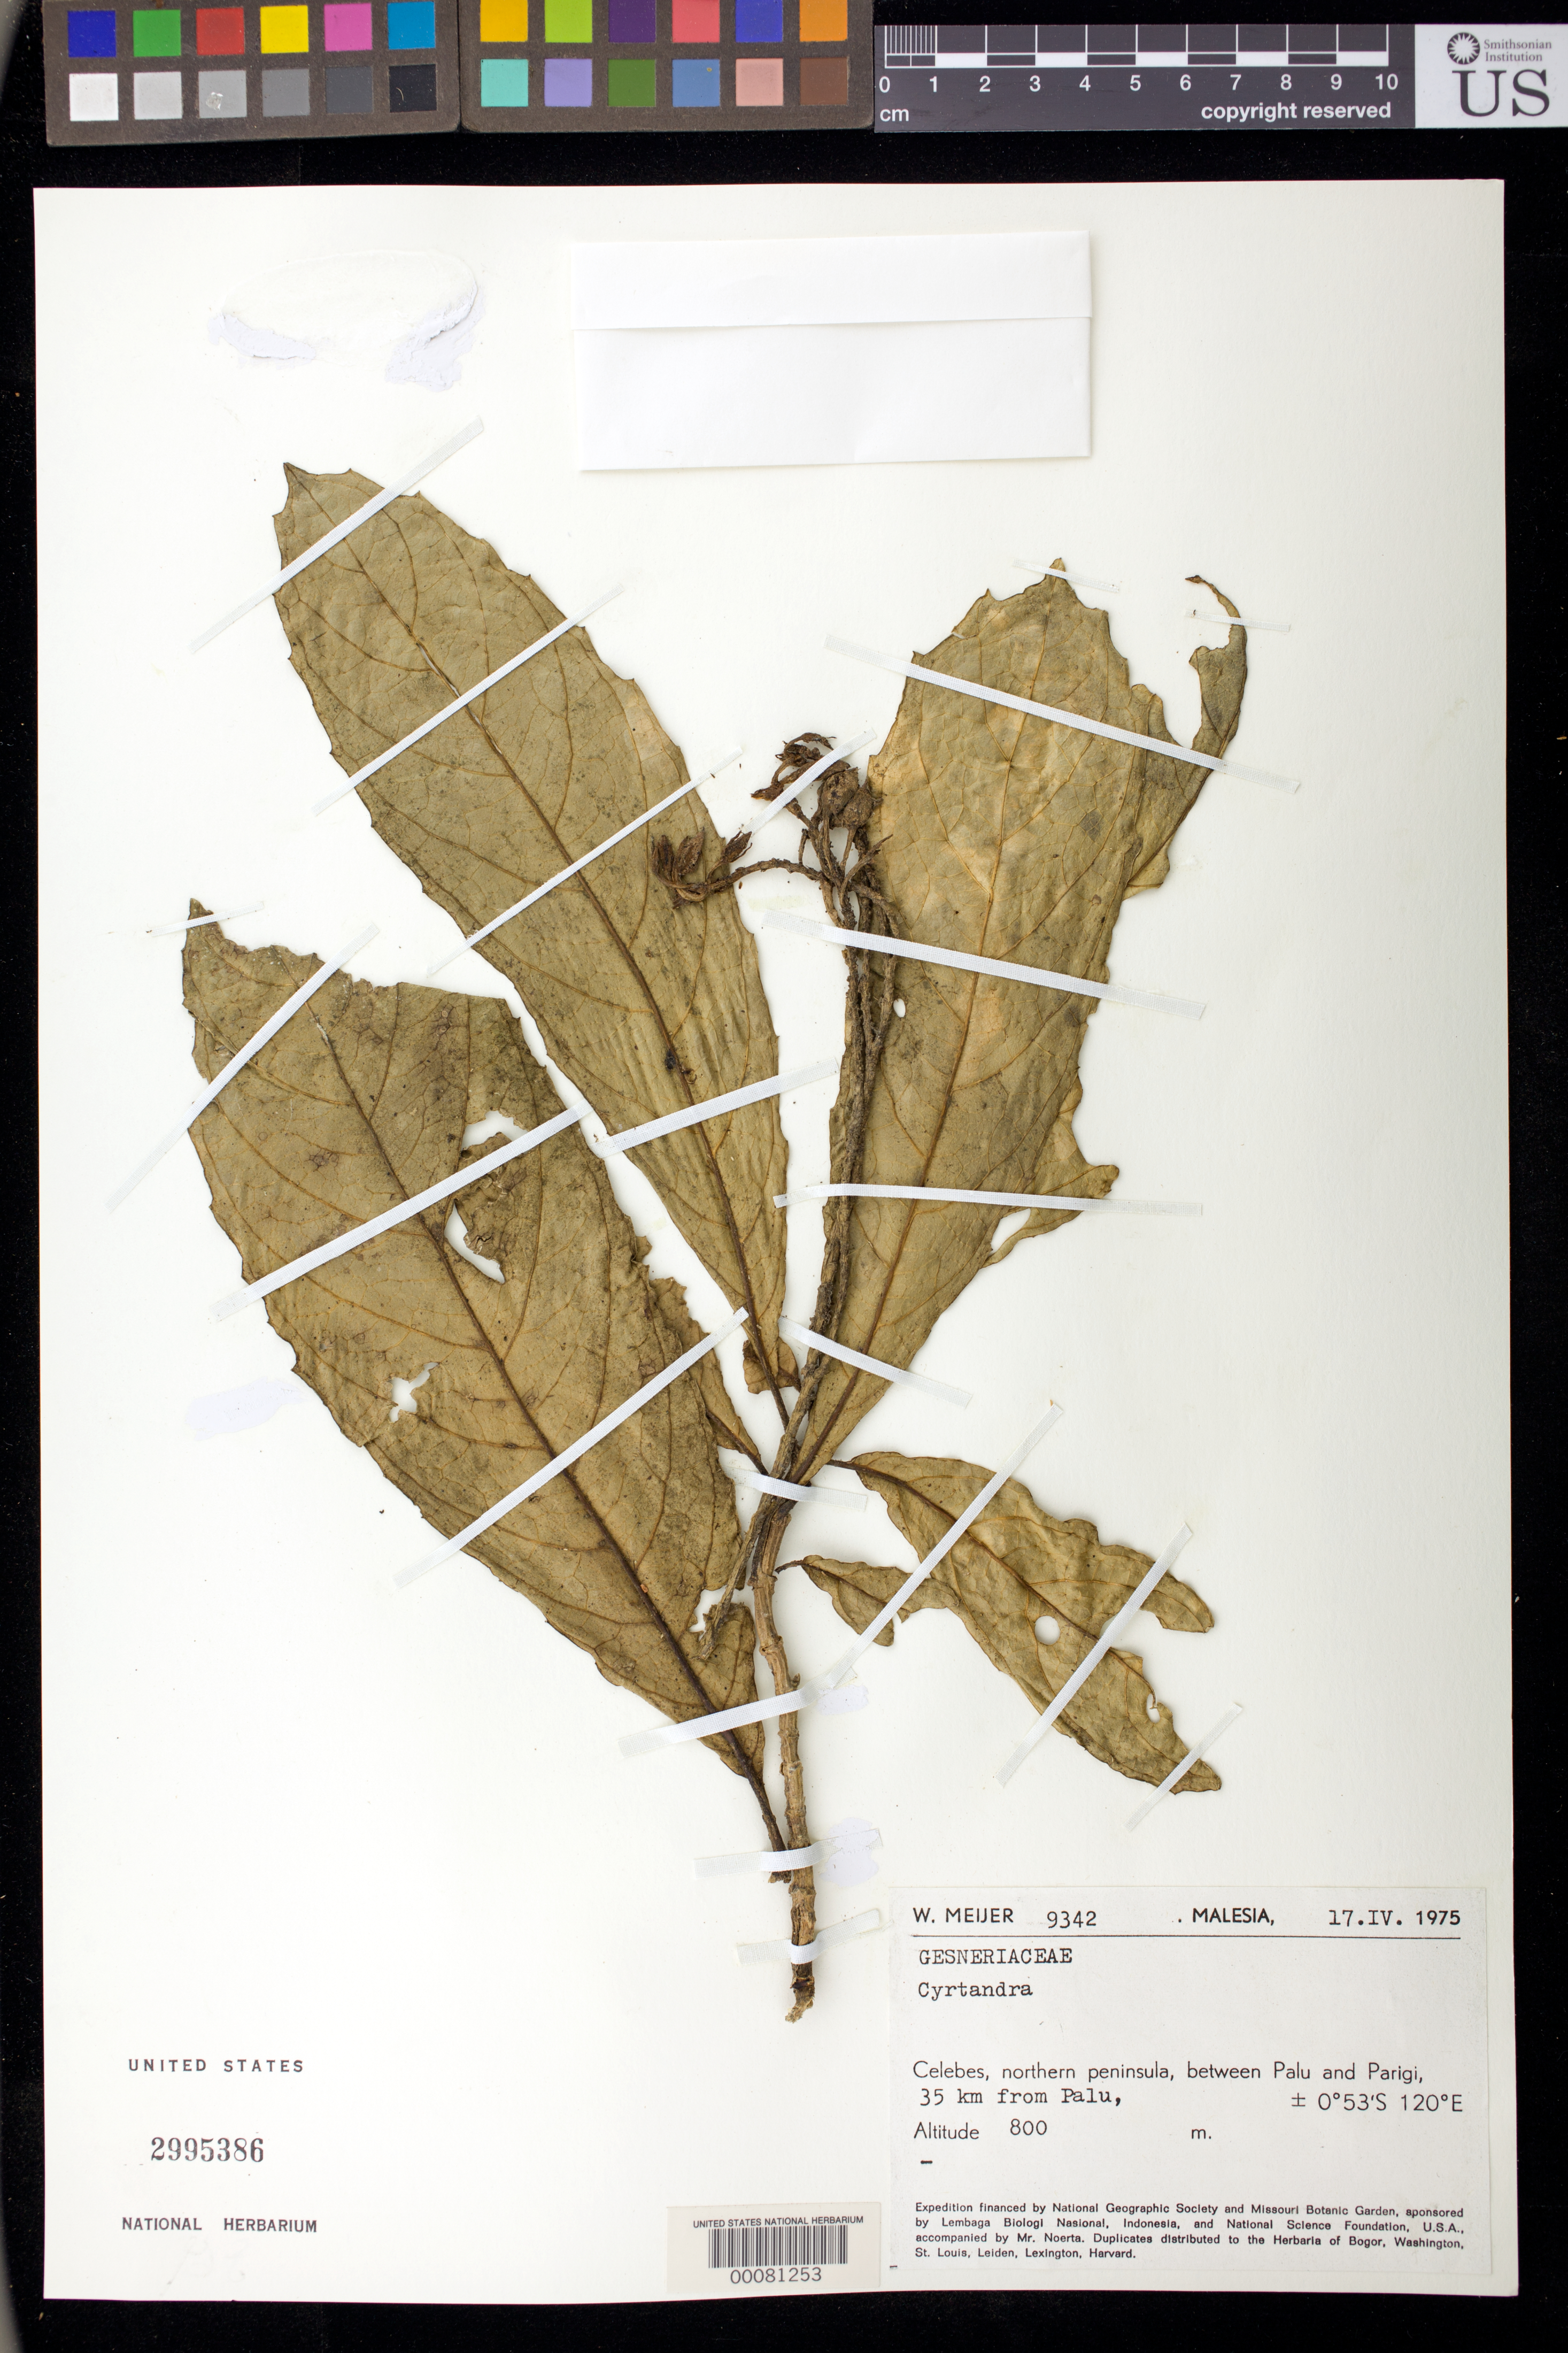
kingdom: Plantae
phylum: Tracheophyta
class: Magnoliopsida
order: Lamiales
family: Gesneriaceae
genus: Cyrtandra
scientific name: Cyrtandra sp.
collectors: W. Meijer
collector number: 9342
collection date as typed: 17 Apr 1975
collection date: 1975-04-17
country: Indonesia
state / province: Sulawesi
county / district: Sulawesi Tengah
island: Sulawesi [Celebes]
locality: Northern peninsula, between Palu and Parigi, 35 km from Palu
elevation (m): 800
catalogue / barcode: US 2995386